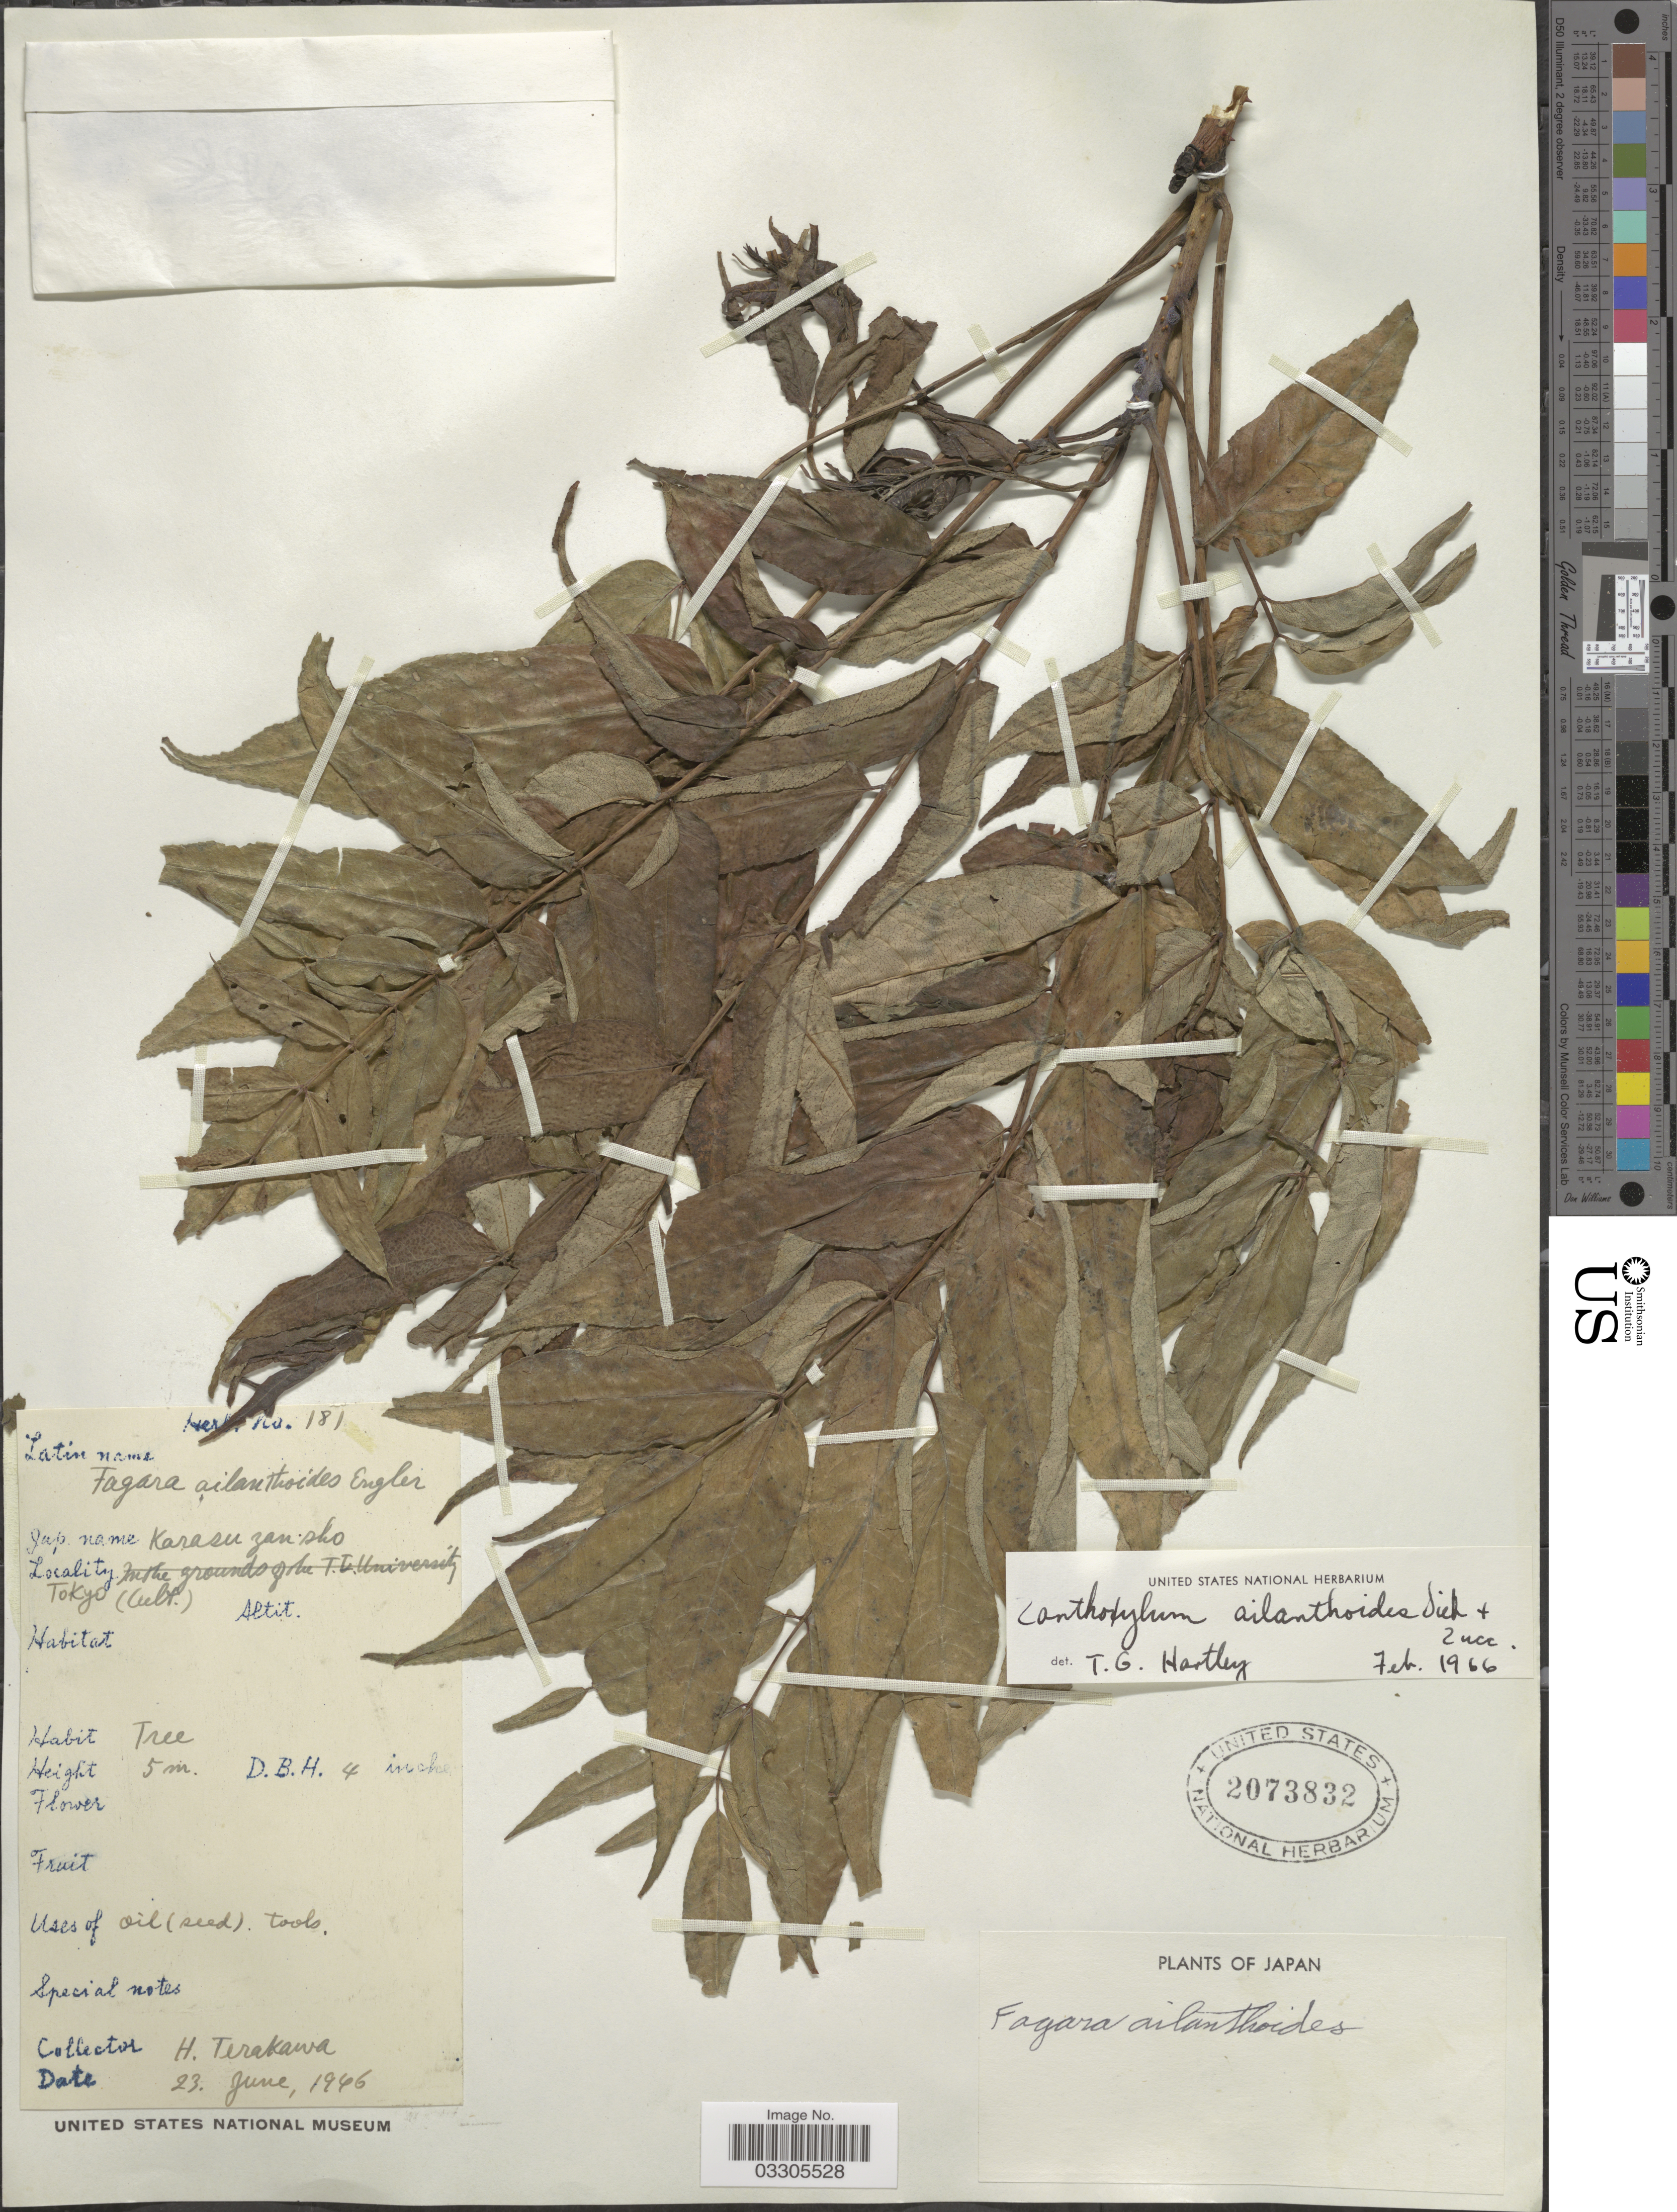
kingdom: Plantae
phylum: Tracheophyta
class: Magnoliopsida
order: Sapindales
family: Rutaceae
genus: Zanthoxylum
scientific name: Zanthoxylum ailanthoides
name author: Siebold & Zucc.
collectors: H. Terakawa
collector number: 181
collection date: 1946-06-23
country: Japan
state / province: Tokyo, Federal City of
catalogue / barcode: US 2073832